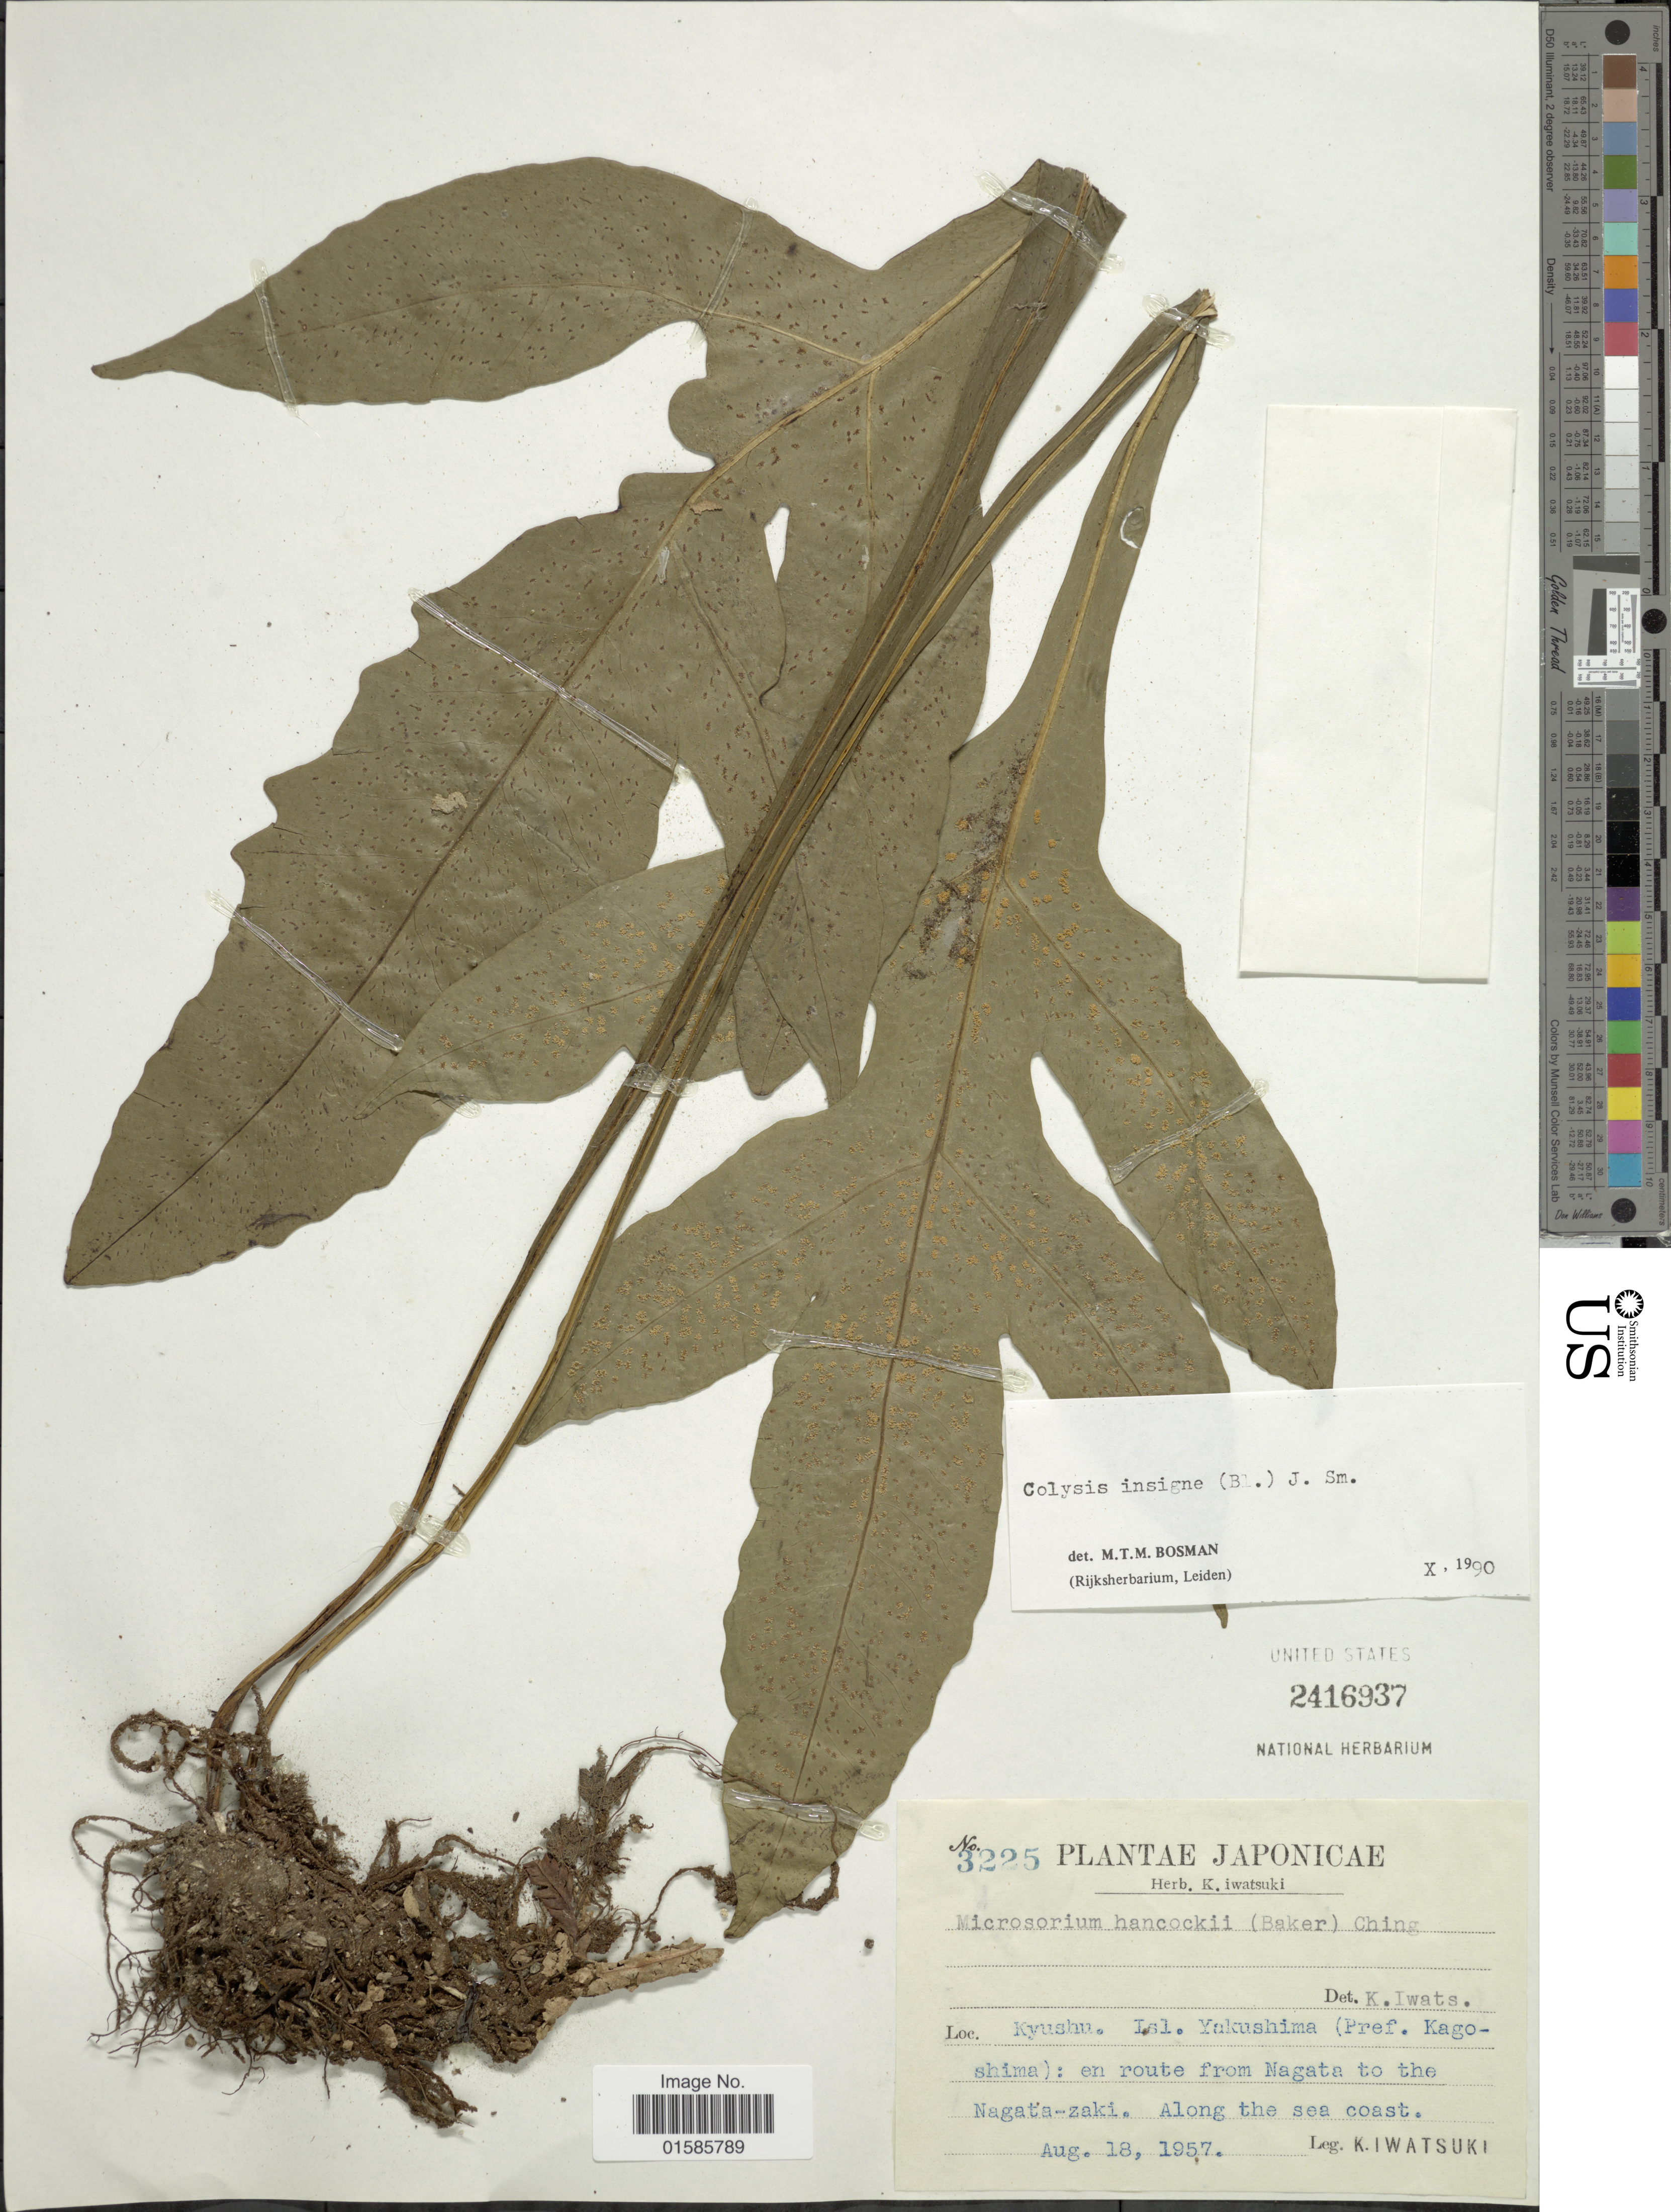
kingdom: Plantae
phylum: Tracheophyta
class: Polypodiopsida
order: Polypodiales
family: Polypodiaceae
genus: Microsorum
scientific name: Microsorum insigne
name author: (Blume) Copel.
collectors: K. Iwatsuki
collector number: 3225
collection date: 1957-08-18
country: Japan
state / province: Kagosima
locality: Kyushu Isl Yakushima (Pref Kagoshima): en route from Nagata to the Nagata-zaki. Along the sea coast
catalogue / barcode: US 2416937